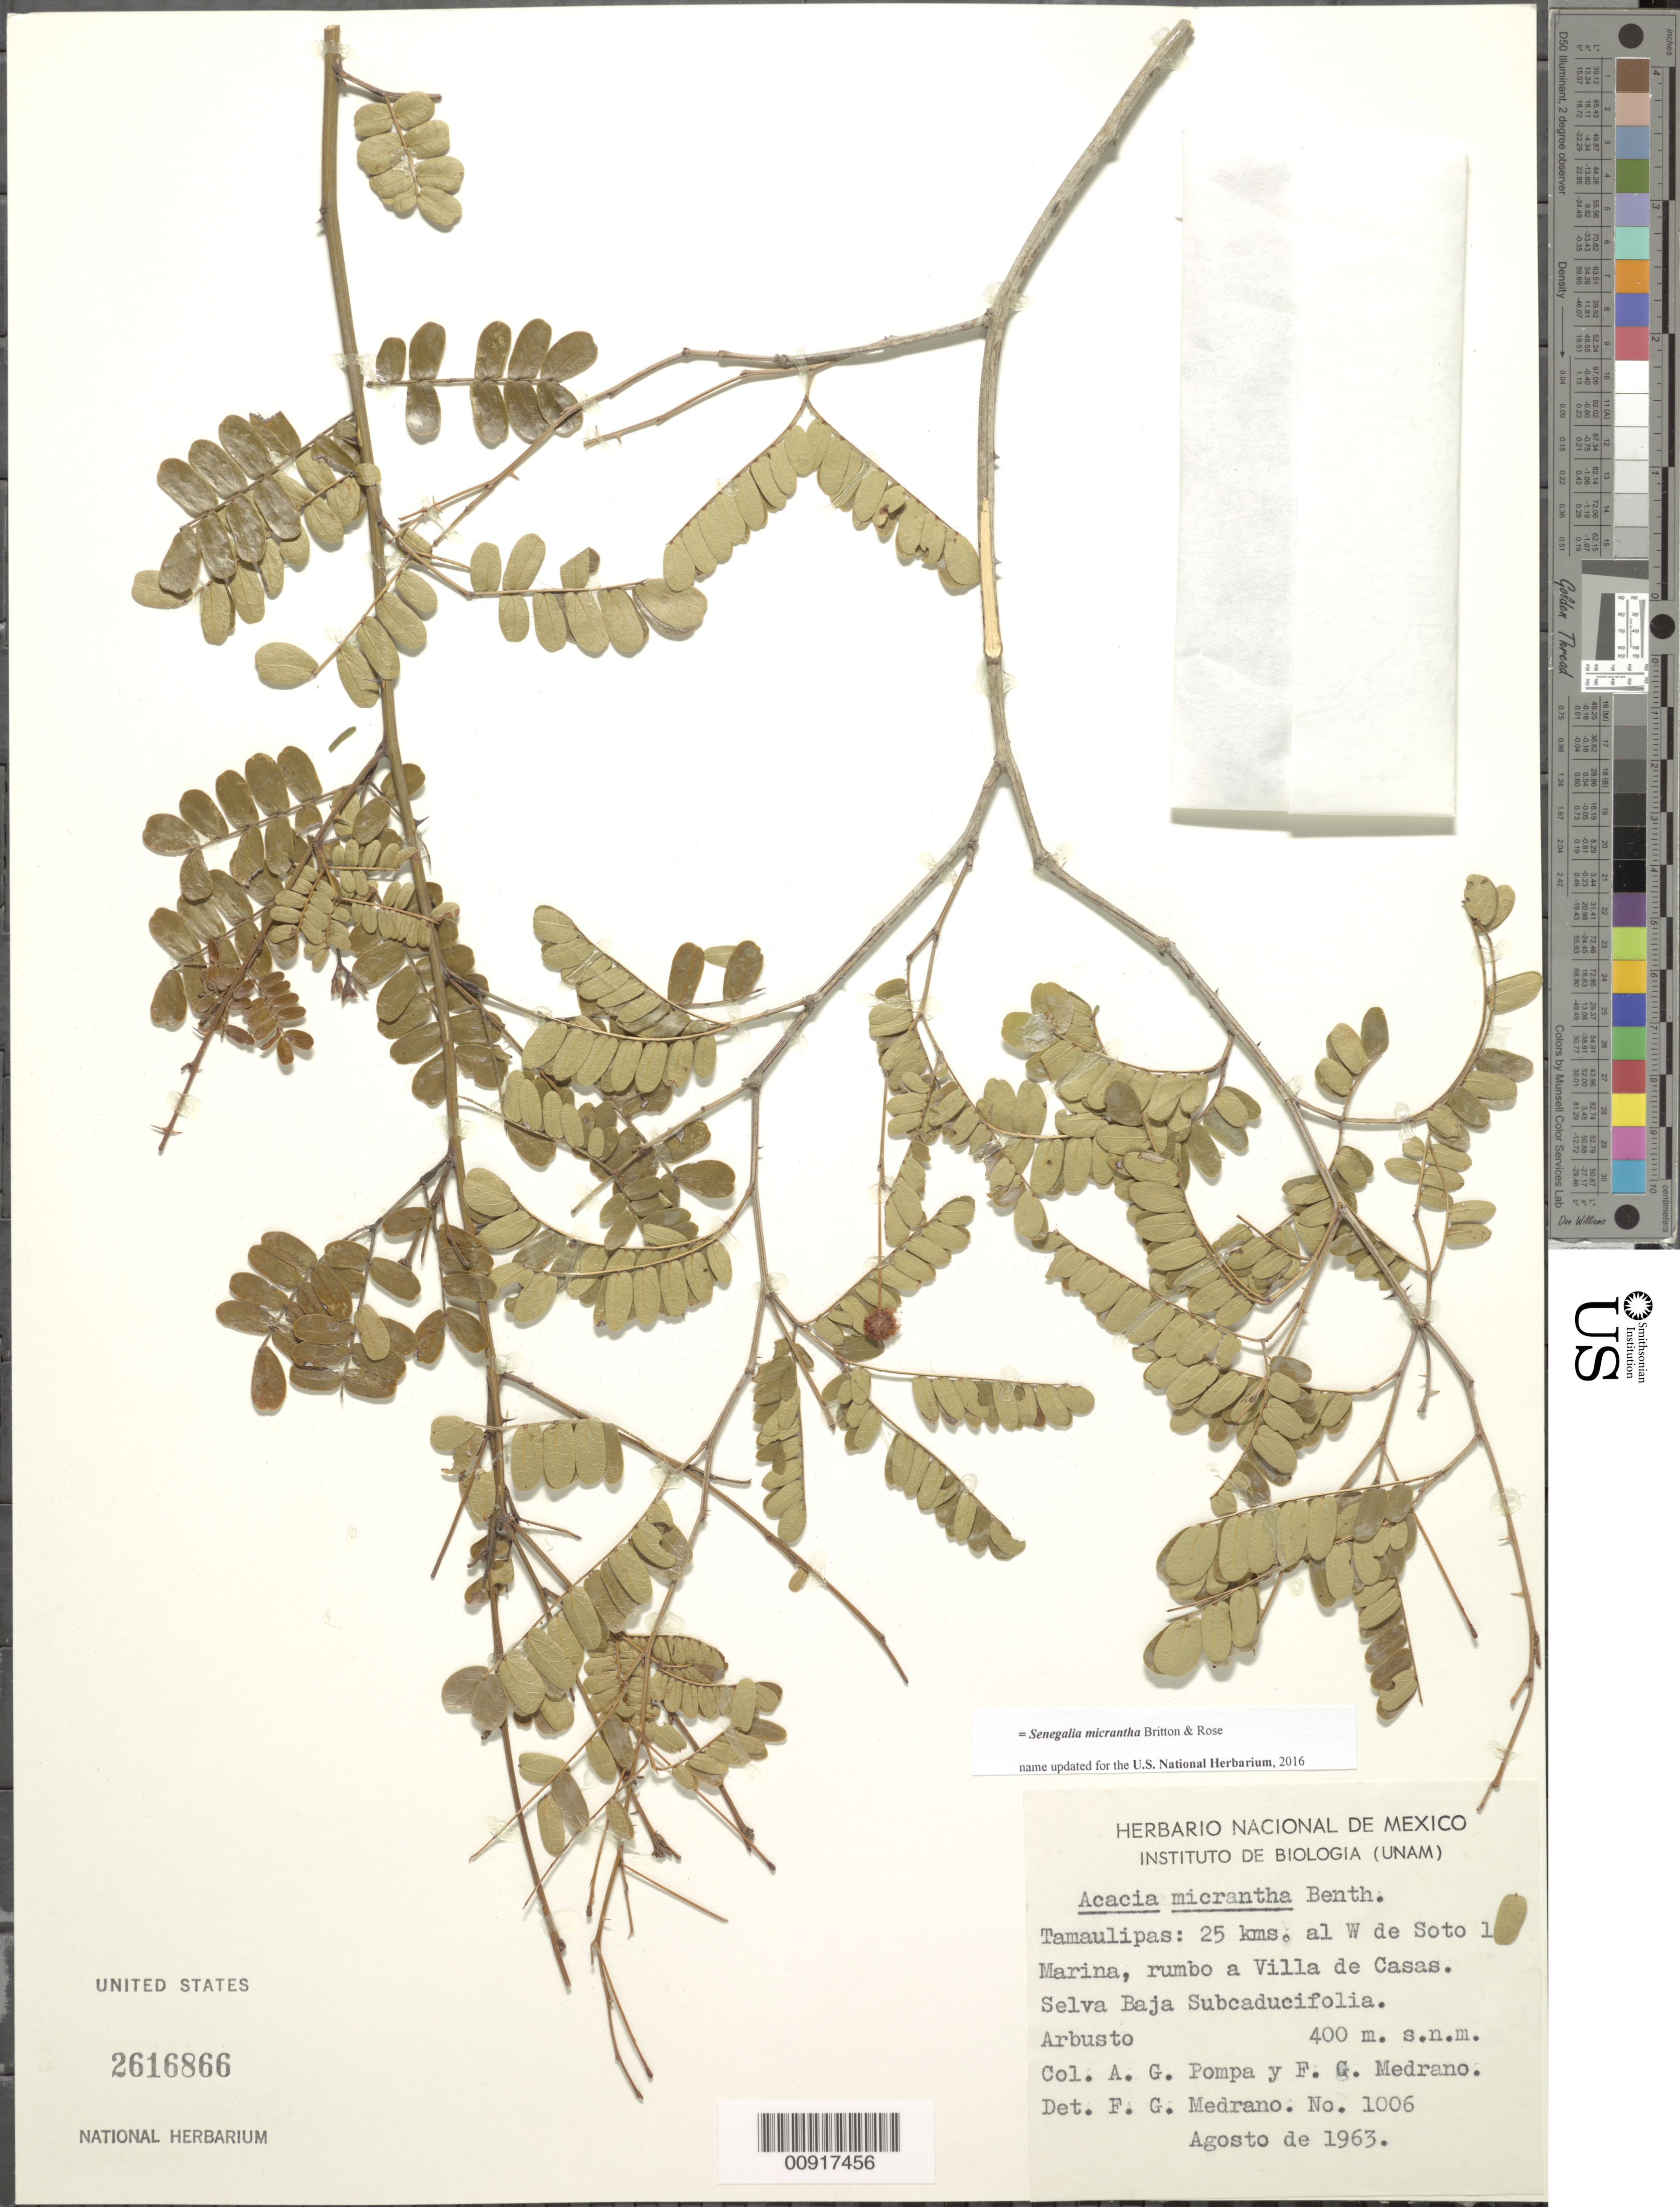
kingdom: Plantae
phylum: Tracheophyta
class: Magnoliopsida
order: Fabales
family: Fabaceae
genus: Senegalia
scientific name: Senegalia micrantha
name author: Britton & Rose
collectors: A. Pompa & F. Medrano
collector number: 1006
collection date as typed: Aug 1963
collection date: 1963-08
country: Mexico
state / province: Tamaulipas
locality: Tamaulipas: 25 kms. Al W de Soto la Marina, rumbo a Villa de Casas.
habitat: Selva Baja Subcaducifolia.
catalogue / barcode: US 2616866